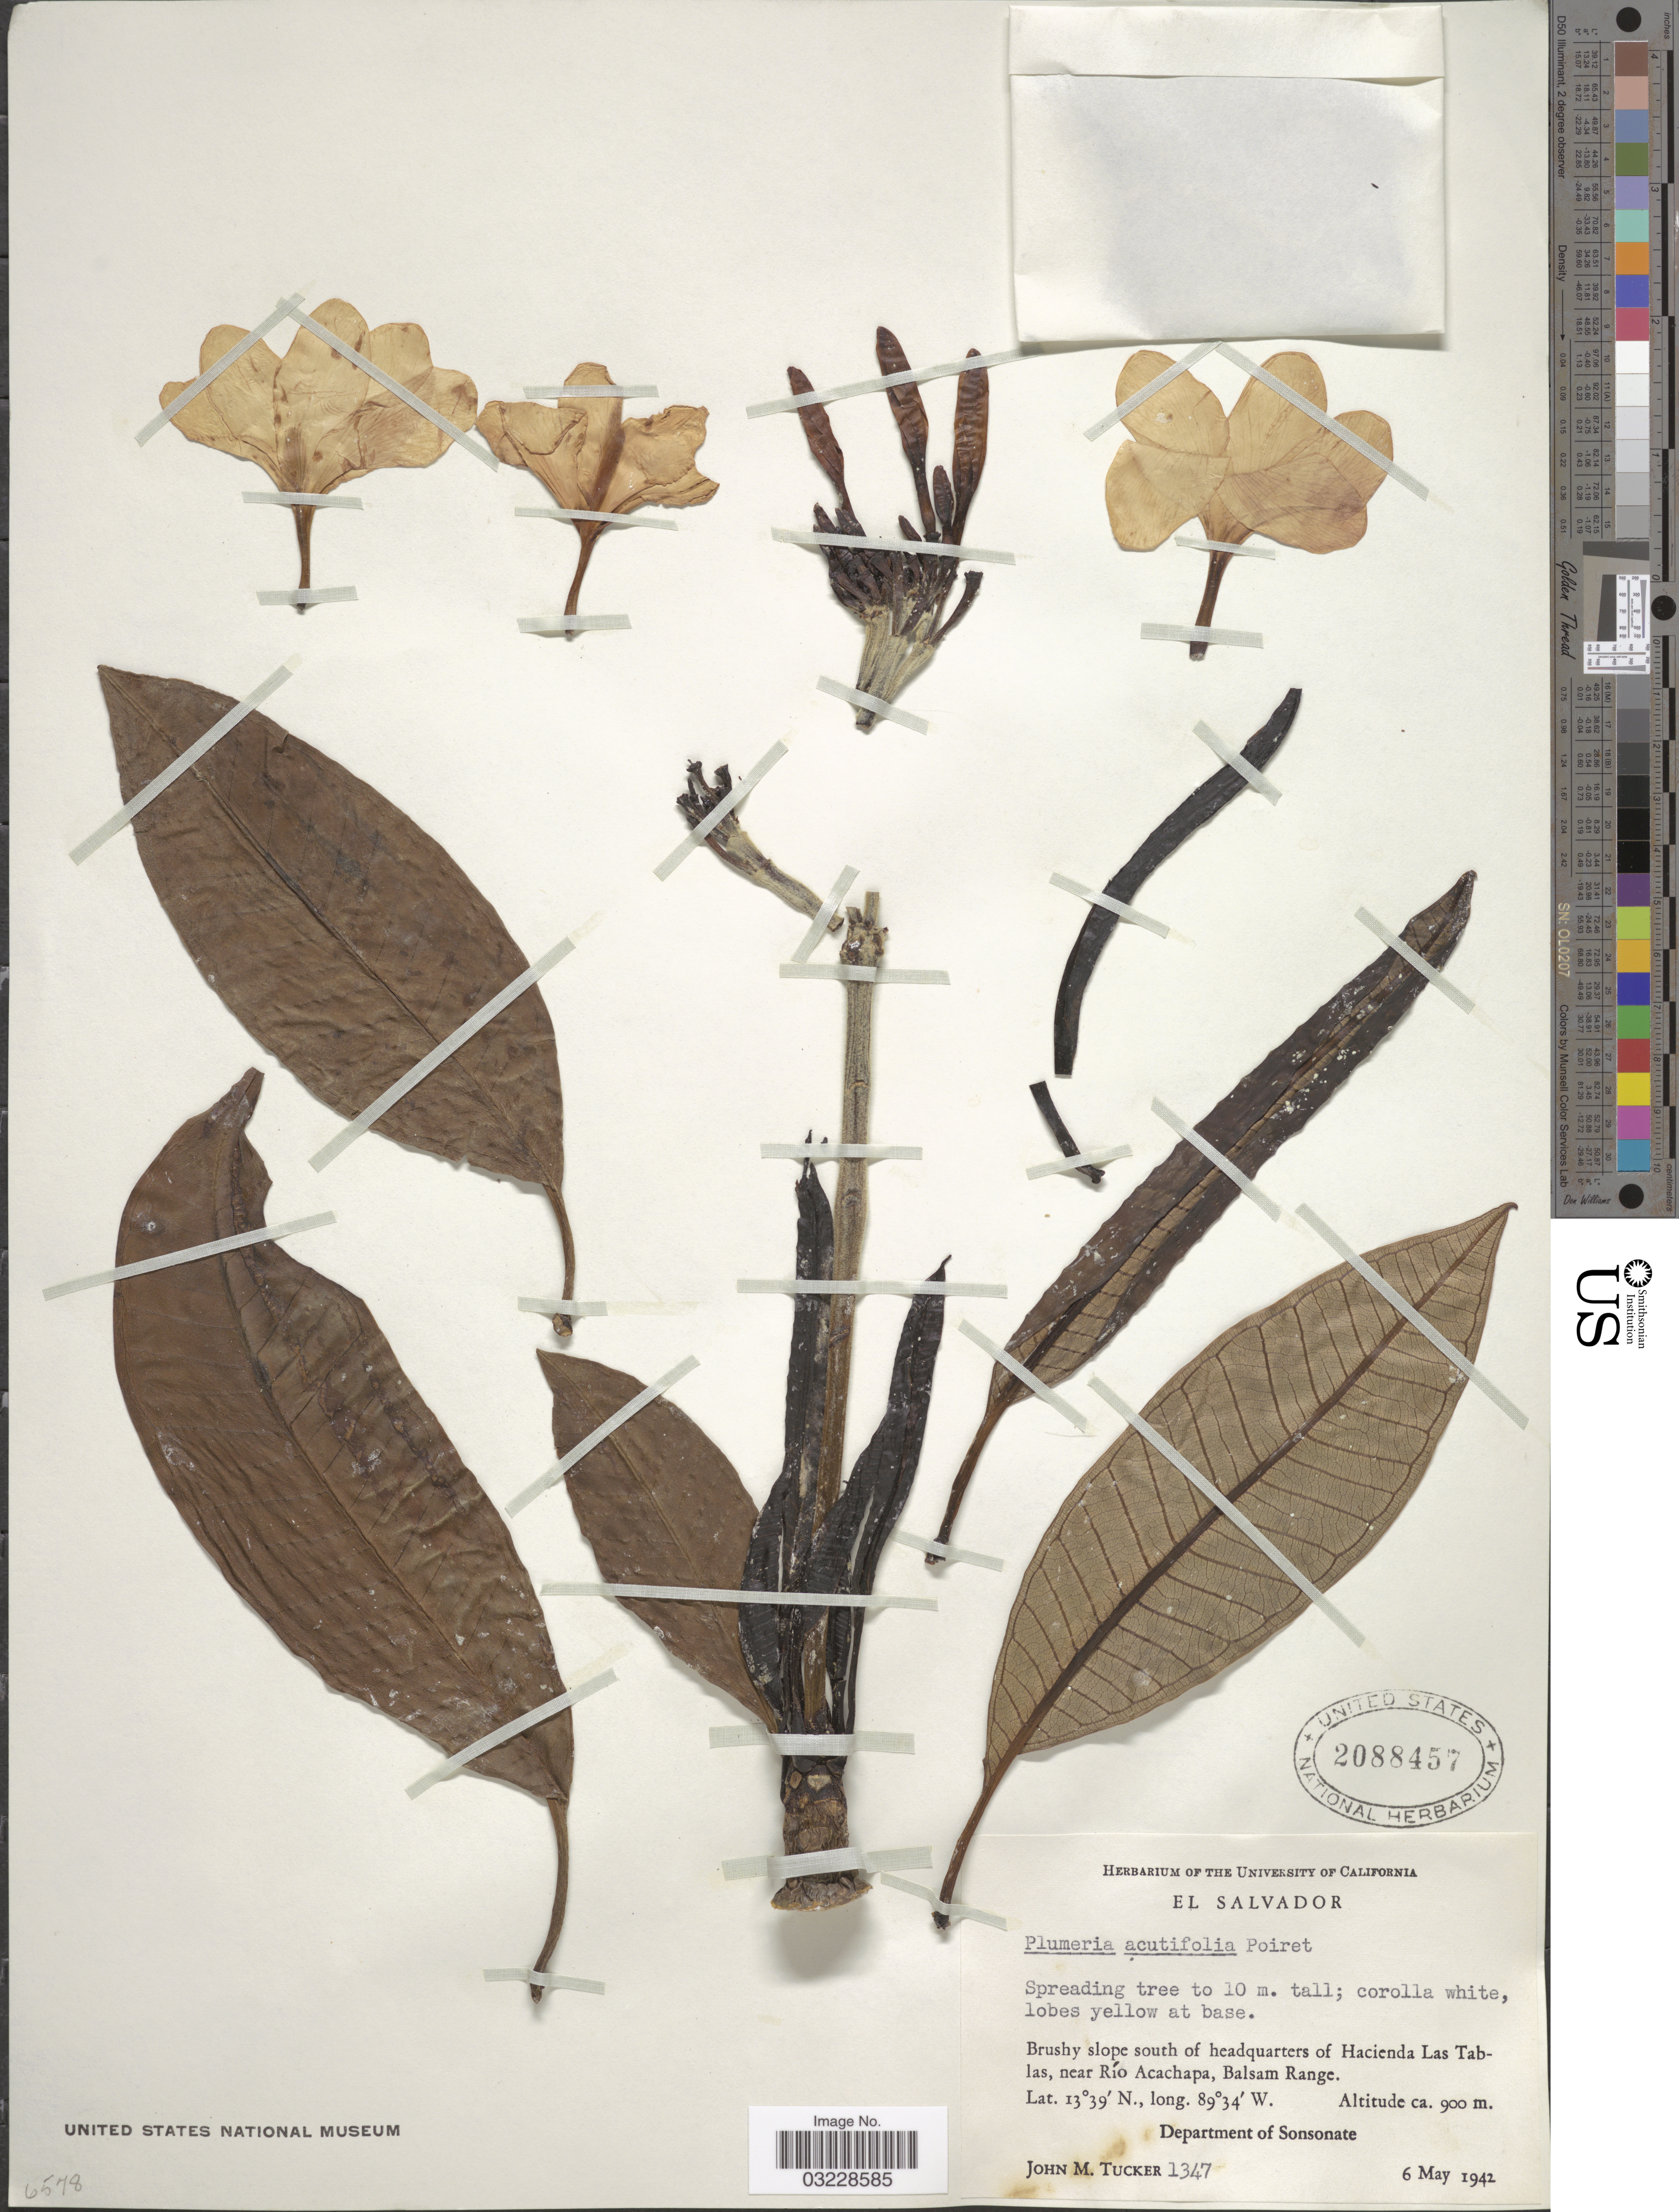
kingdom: Plantae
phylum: Tracheophyta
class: Magnoliopsida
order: Gentianales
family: Apocynaceae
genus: Plumeria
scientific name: Plumeria rubra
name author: L.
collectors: J. M. Tucker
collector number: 1347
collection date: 1942-05-06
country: El Salvador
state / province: Sonsonate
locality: Brushy slope south of headquarters of Hacienda Las Tablas, near Río Acachapa, Balsam Range, Department of Sonsonate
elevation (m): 900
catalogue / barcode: US 2088457